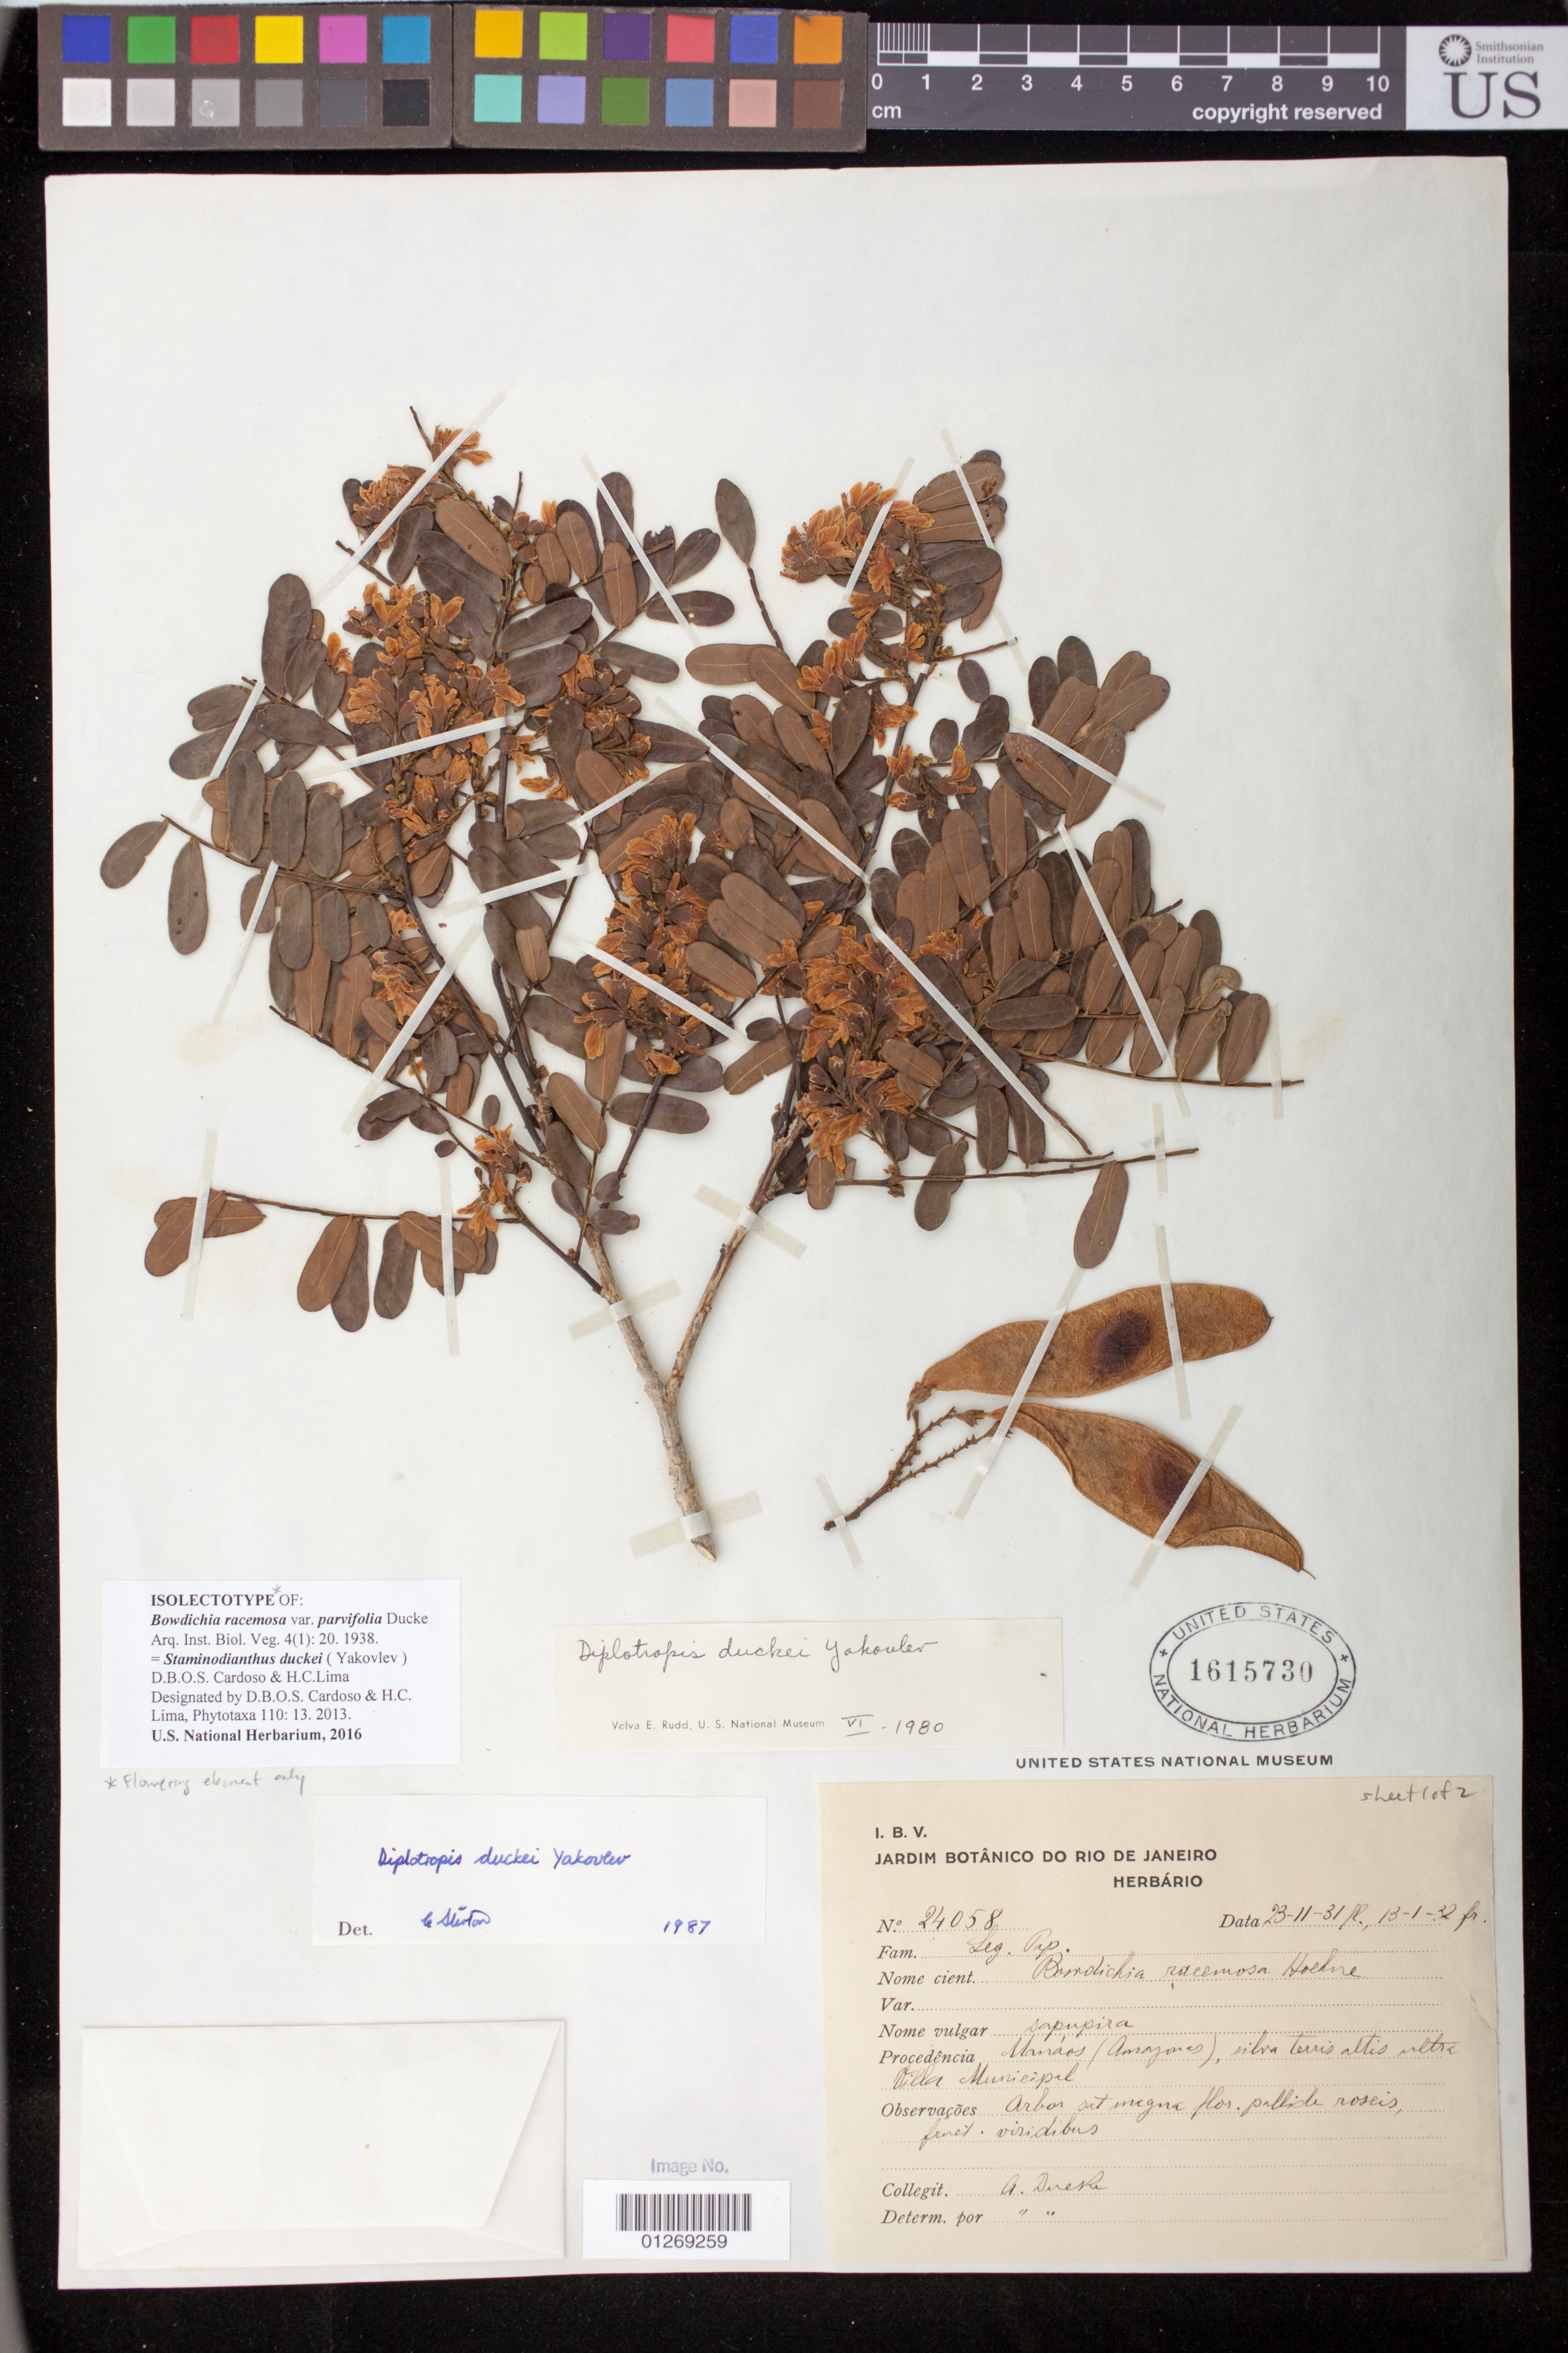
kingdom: Plantae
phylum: Tracheophyta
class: Magnoliopsida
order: Fabales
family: Fabaceae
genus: Bowdichia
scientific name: Bowdichia racemosa var. parvifolia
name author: Ducke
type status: Isolectotype; Isosyntype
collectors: A. Ducke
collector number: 24058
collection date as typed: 23-11-31 fl., 13-1-32 fr.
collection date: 1931-11-23,1932-01-13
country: Brazil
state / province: Amazonas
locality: Manáos (Amazonas), silva terris altis ultra Villa Minicipal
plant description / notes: "Sheet 1 of 2" penciled in at later date [S.F. Smith script]; Sheet mounted with flowering and fruiting material collected on different dates. Cardoso & Lima (2013) select as lectotype "flowering branches only", mis-citing collection date of 24 November 1931 [correctly cited later in paper as 23 November 1931; note that material on this US specimen is dated "23-11-31 fl., 13-1-32 fr."]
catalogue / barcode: US 1615730